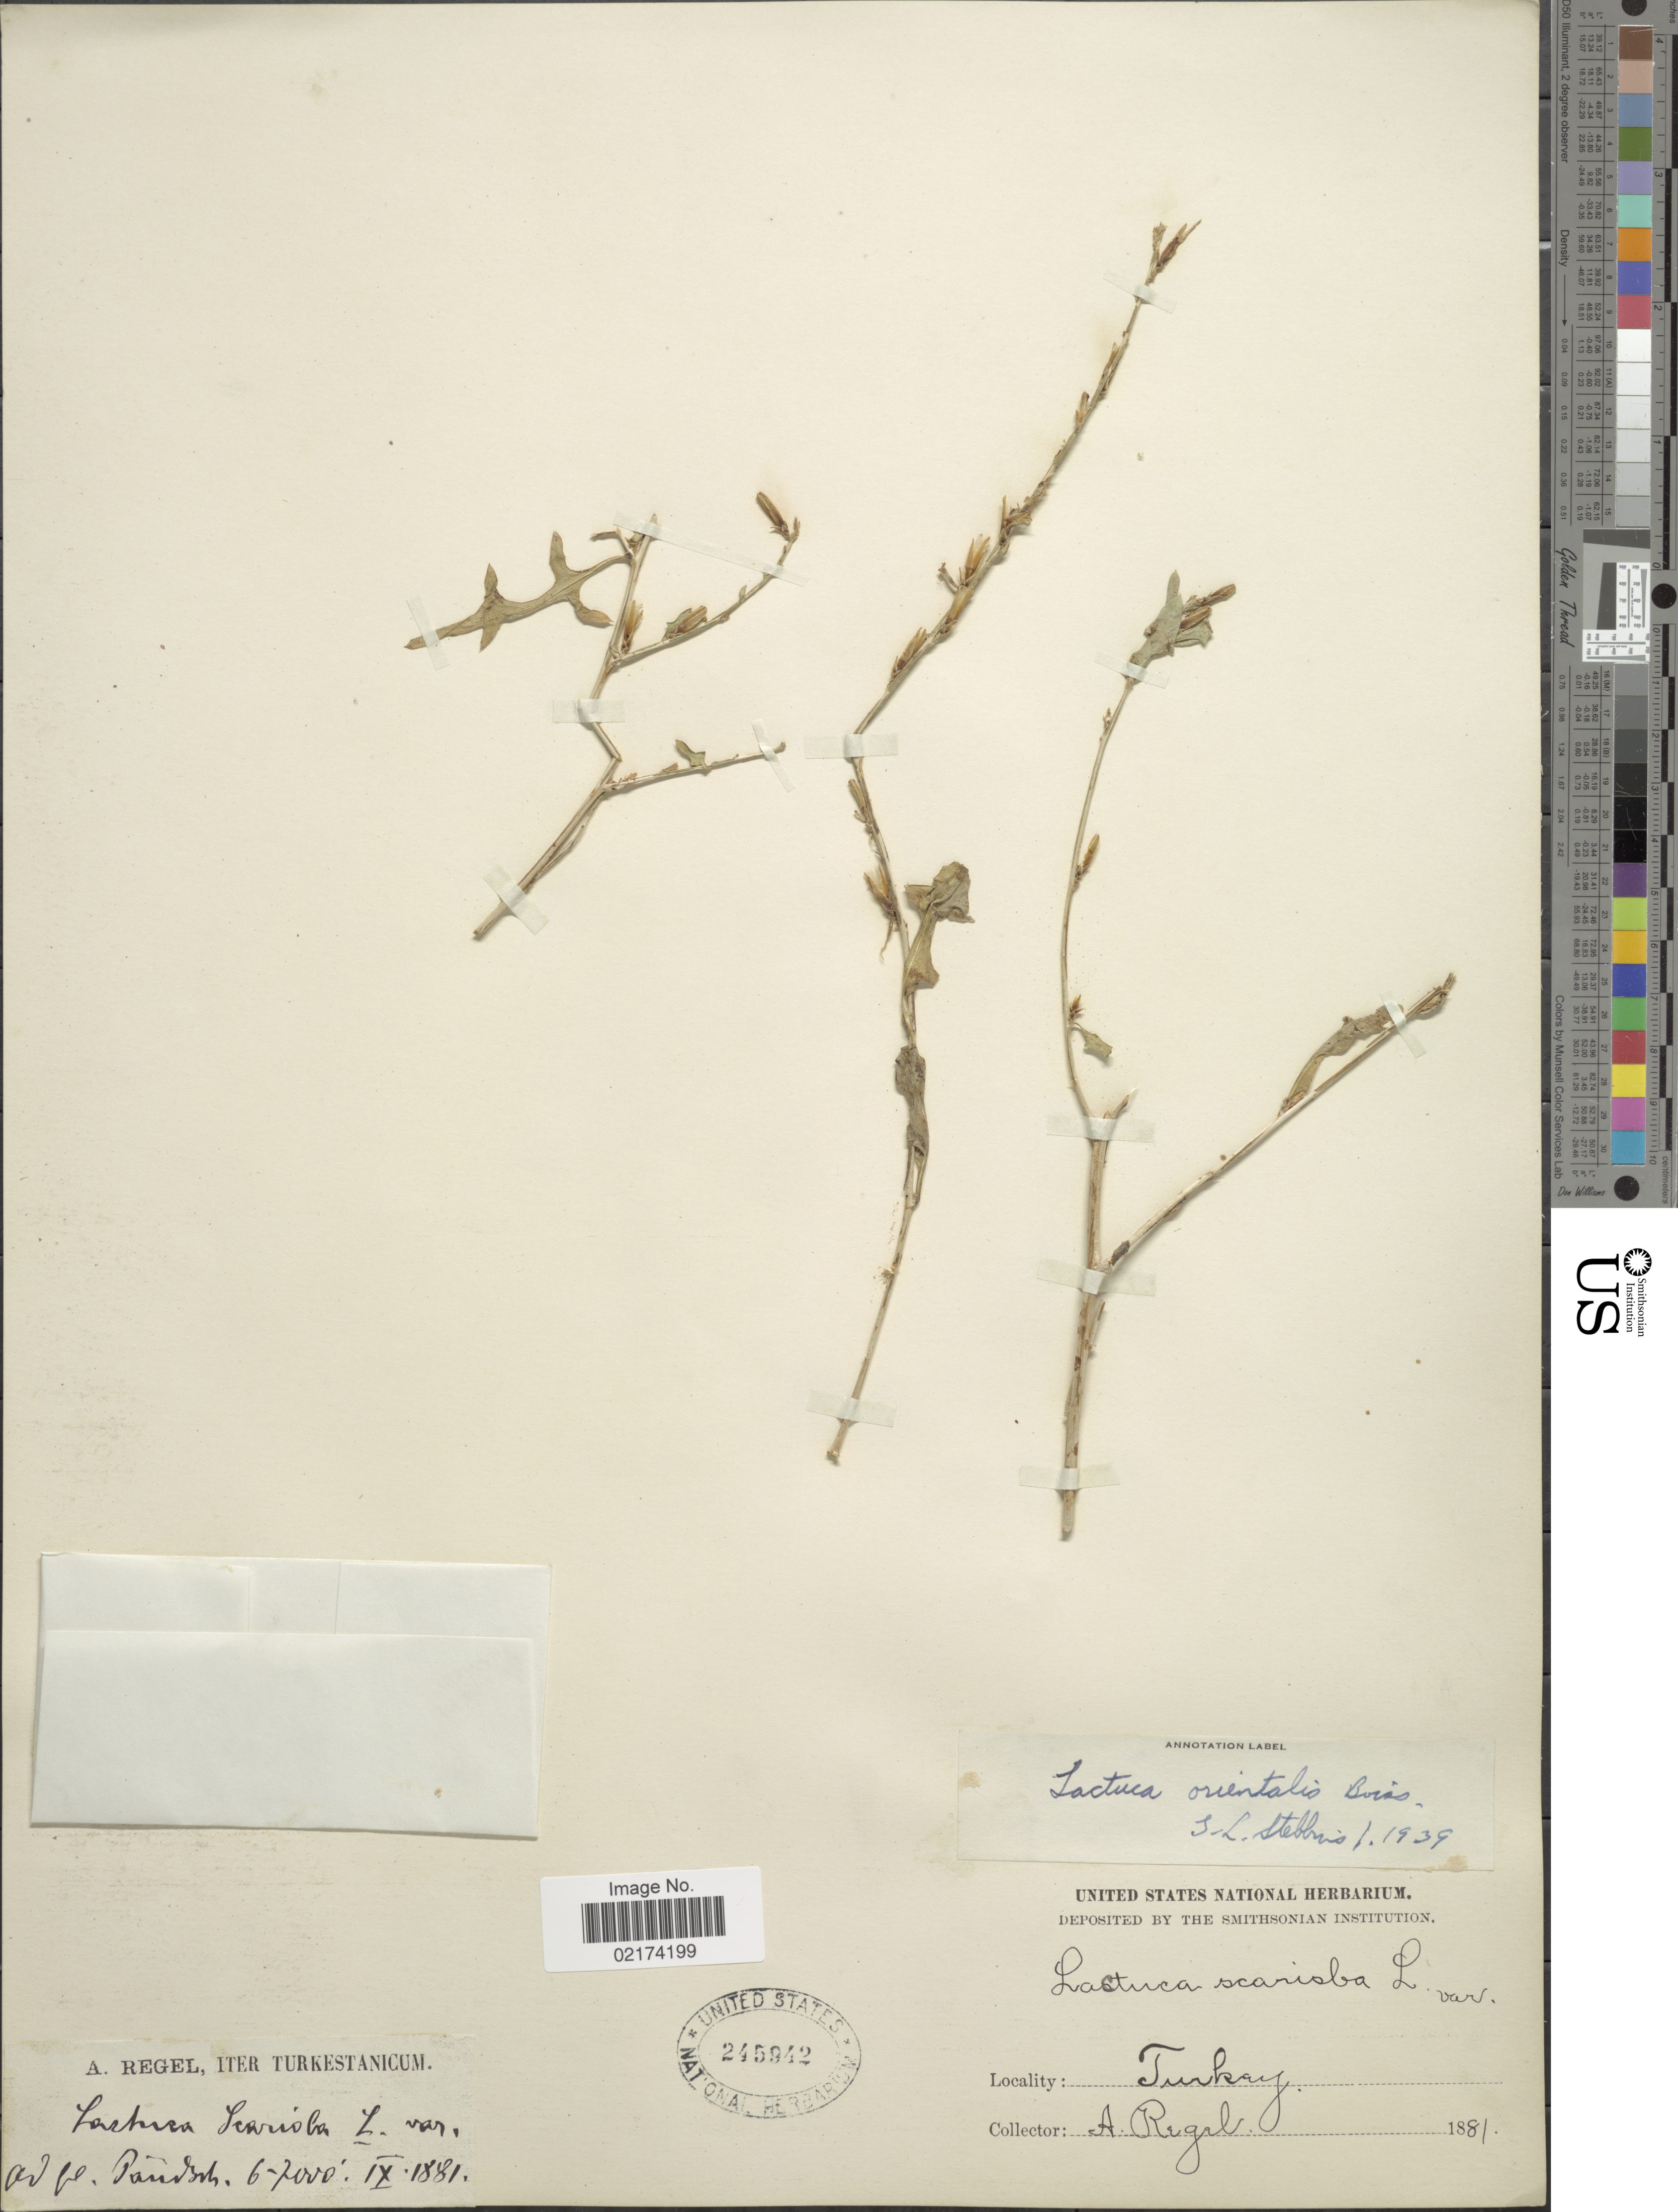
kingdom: Plantae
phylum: Tracheophyta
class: Magnoliopsida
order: Asterales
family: Asteraceae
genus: Lactuca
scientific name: Lactuca orientalis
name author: (Boiss.) Boiss.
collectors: A. Regel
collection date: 1881-09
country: Turkey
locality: Turkestanicum, Paudish [interpreted]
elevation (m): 1829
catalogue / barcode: US 245942